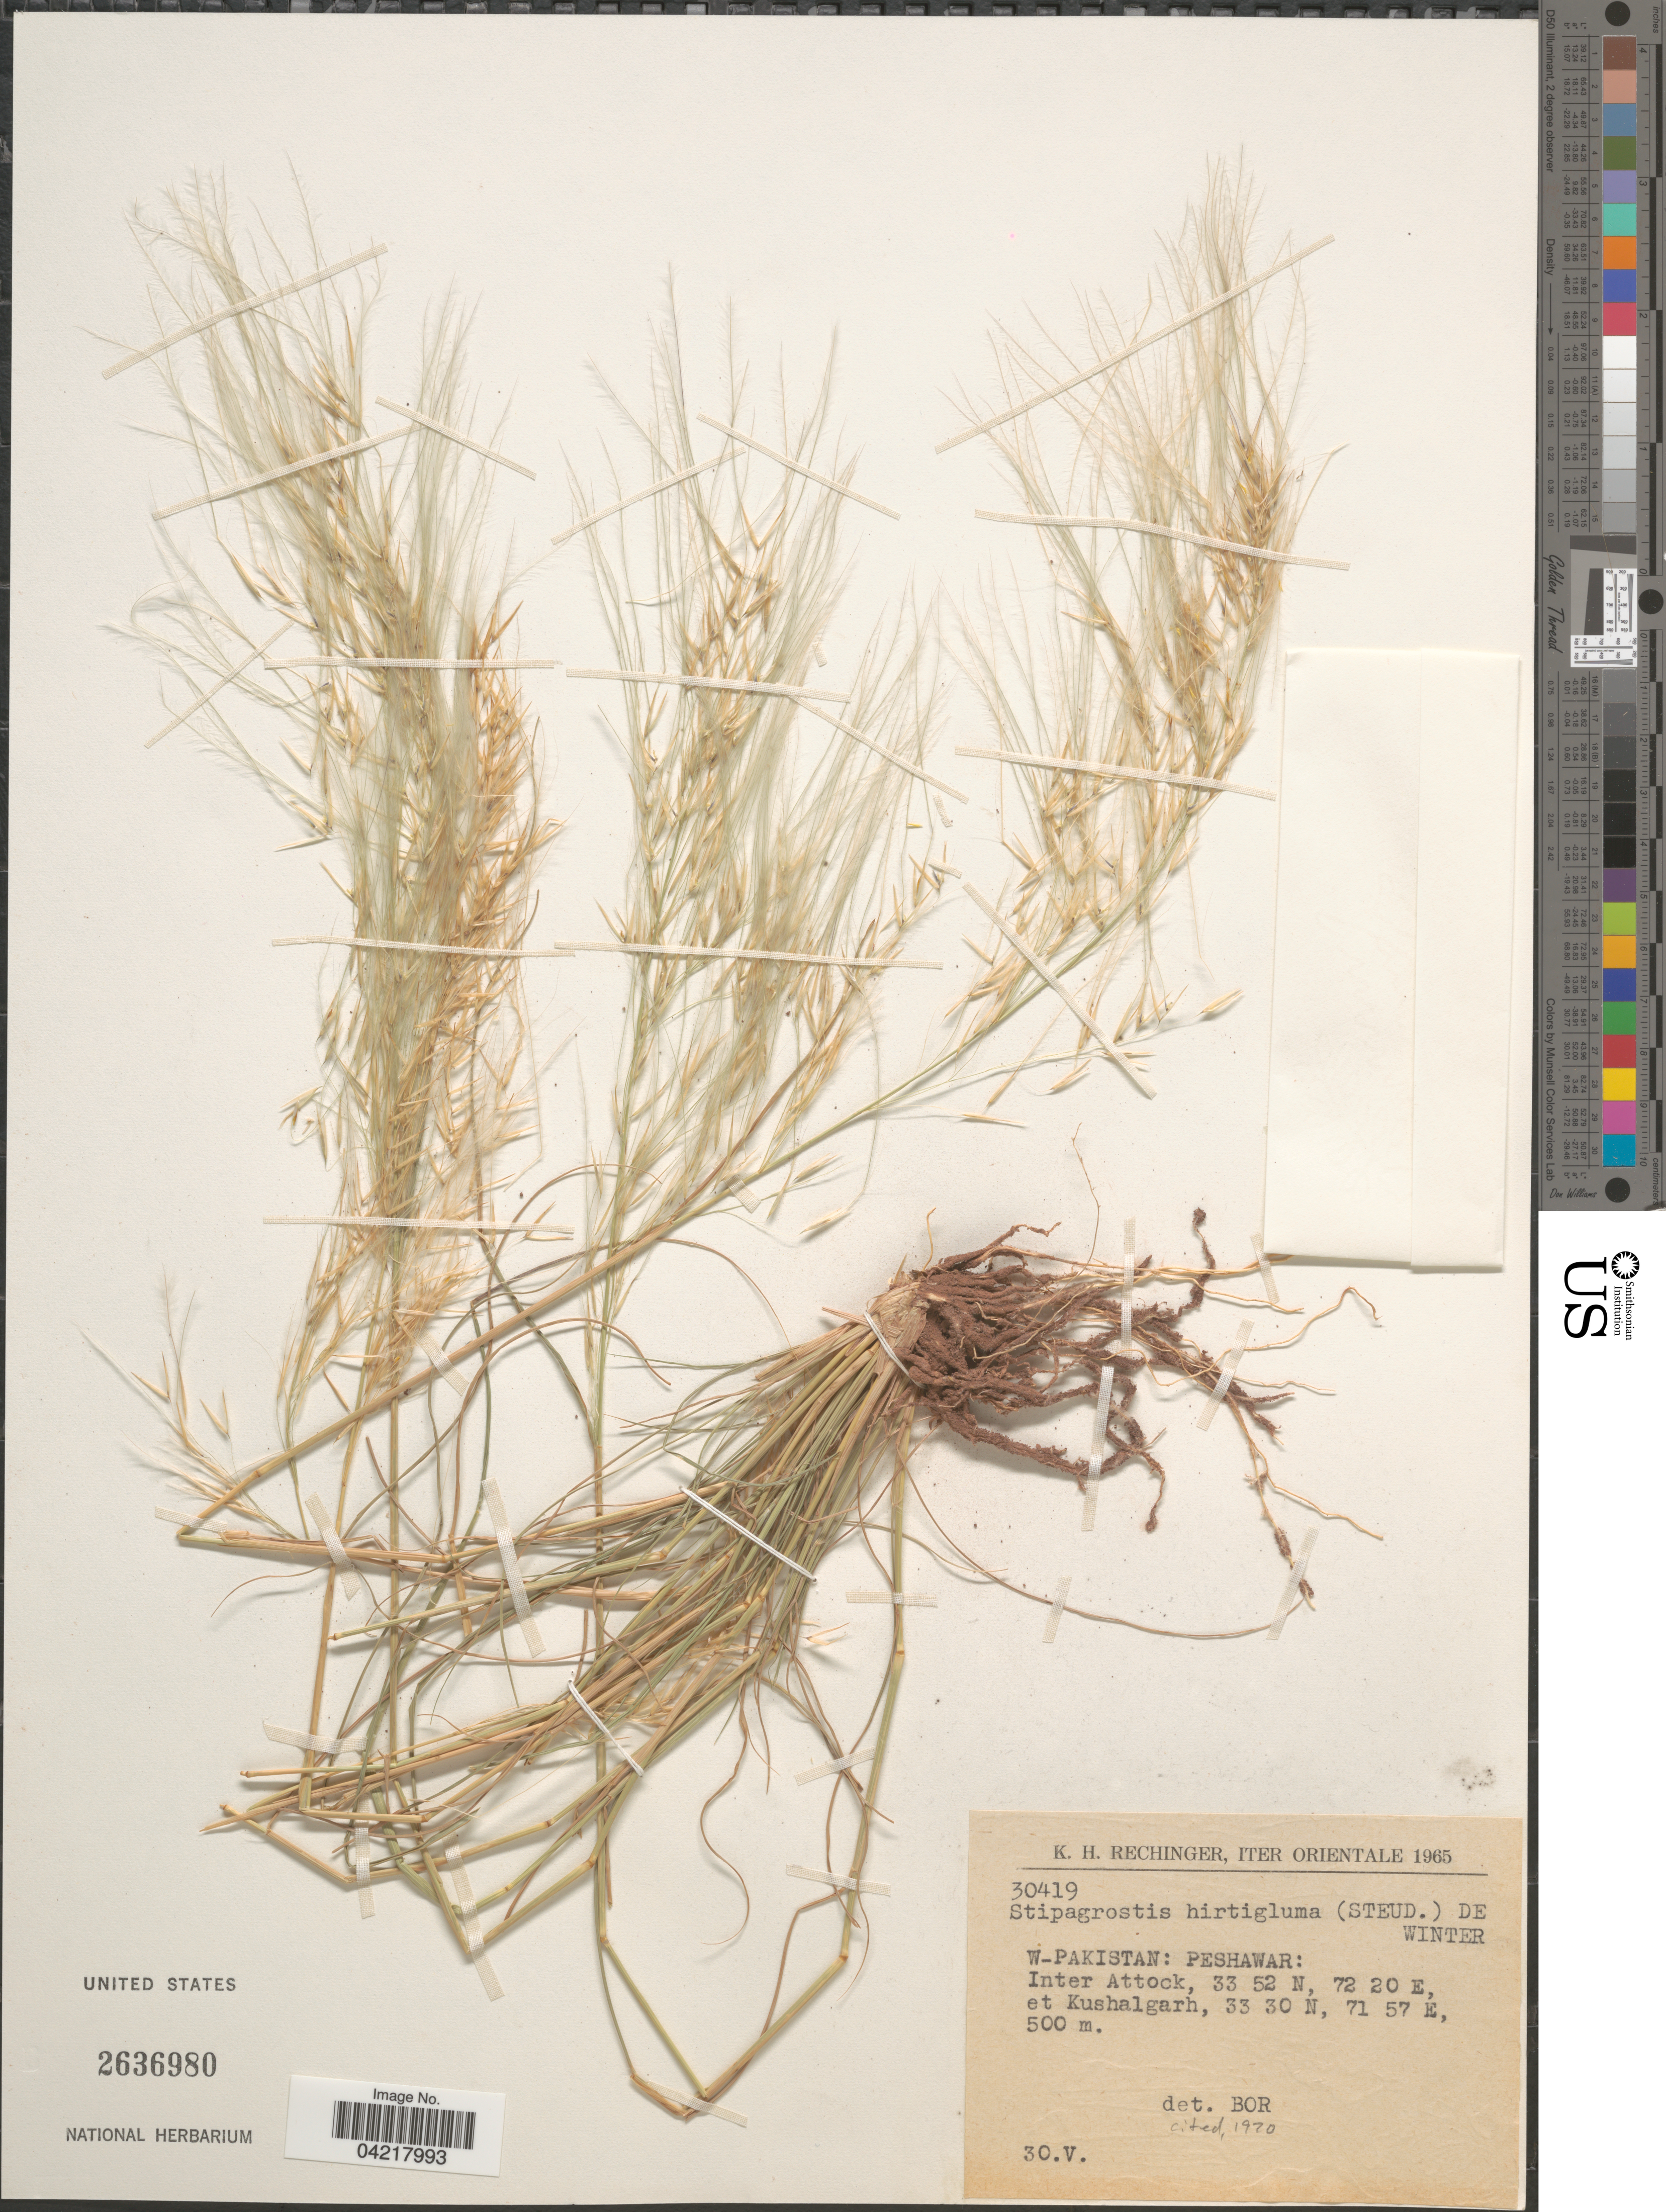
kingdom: Plantae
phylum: Tracheophyta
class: Liliopsida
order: Poales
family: Poaceae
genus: Stipagrostis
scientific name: Stipagrostis hirtigluma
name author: (Steud. ex Trin. & Rupr.) De Winter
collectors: K. H. Rechinger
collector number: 30419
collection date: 1965-05-30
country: Pakistan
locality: Iter Orientale 1965. W-Pakistan: Peshawar: Inter Attock et Kushalgarh.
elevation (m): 500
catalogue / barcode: US 2636980